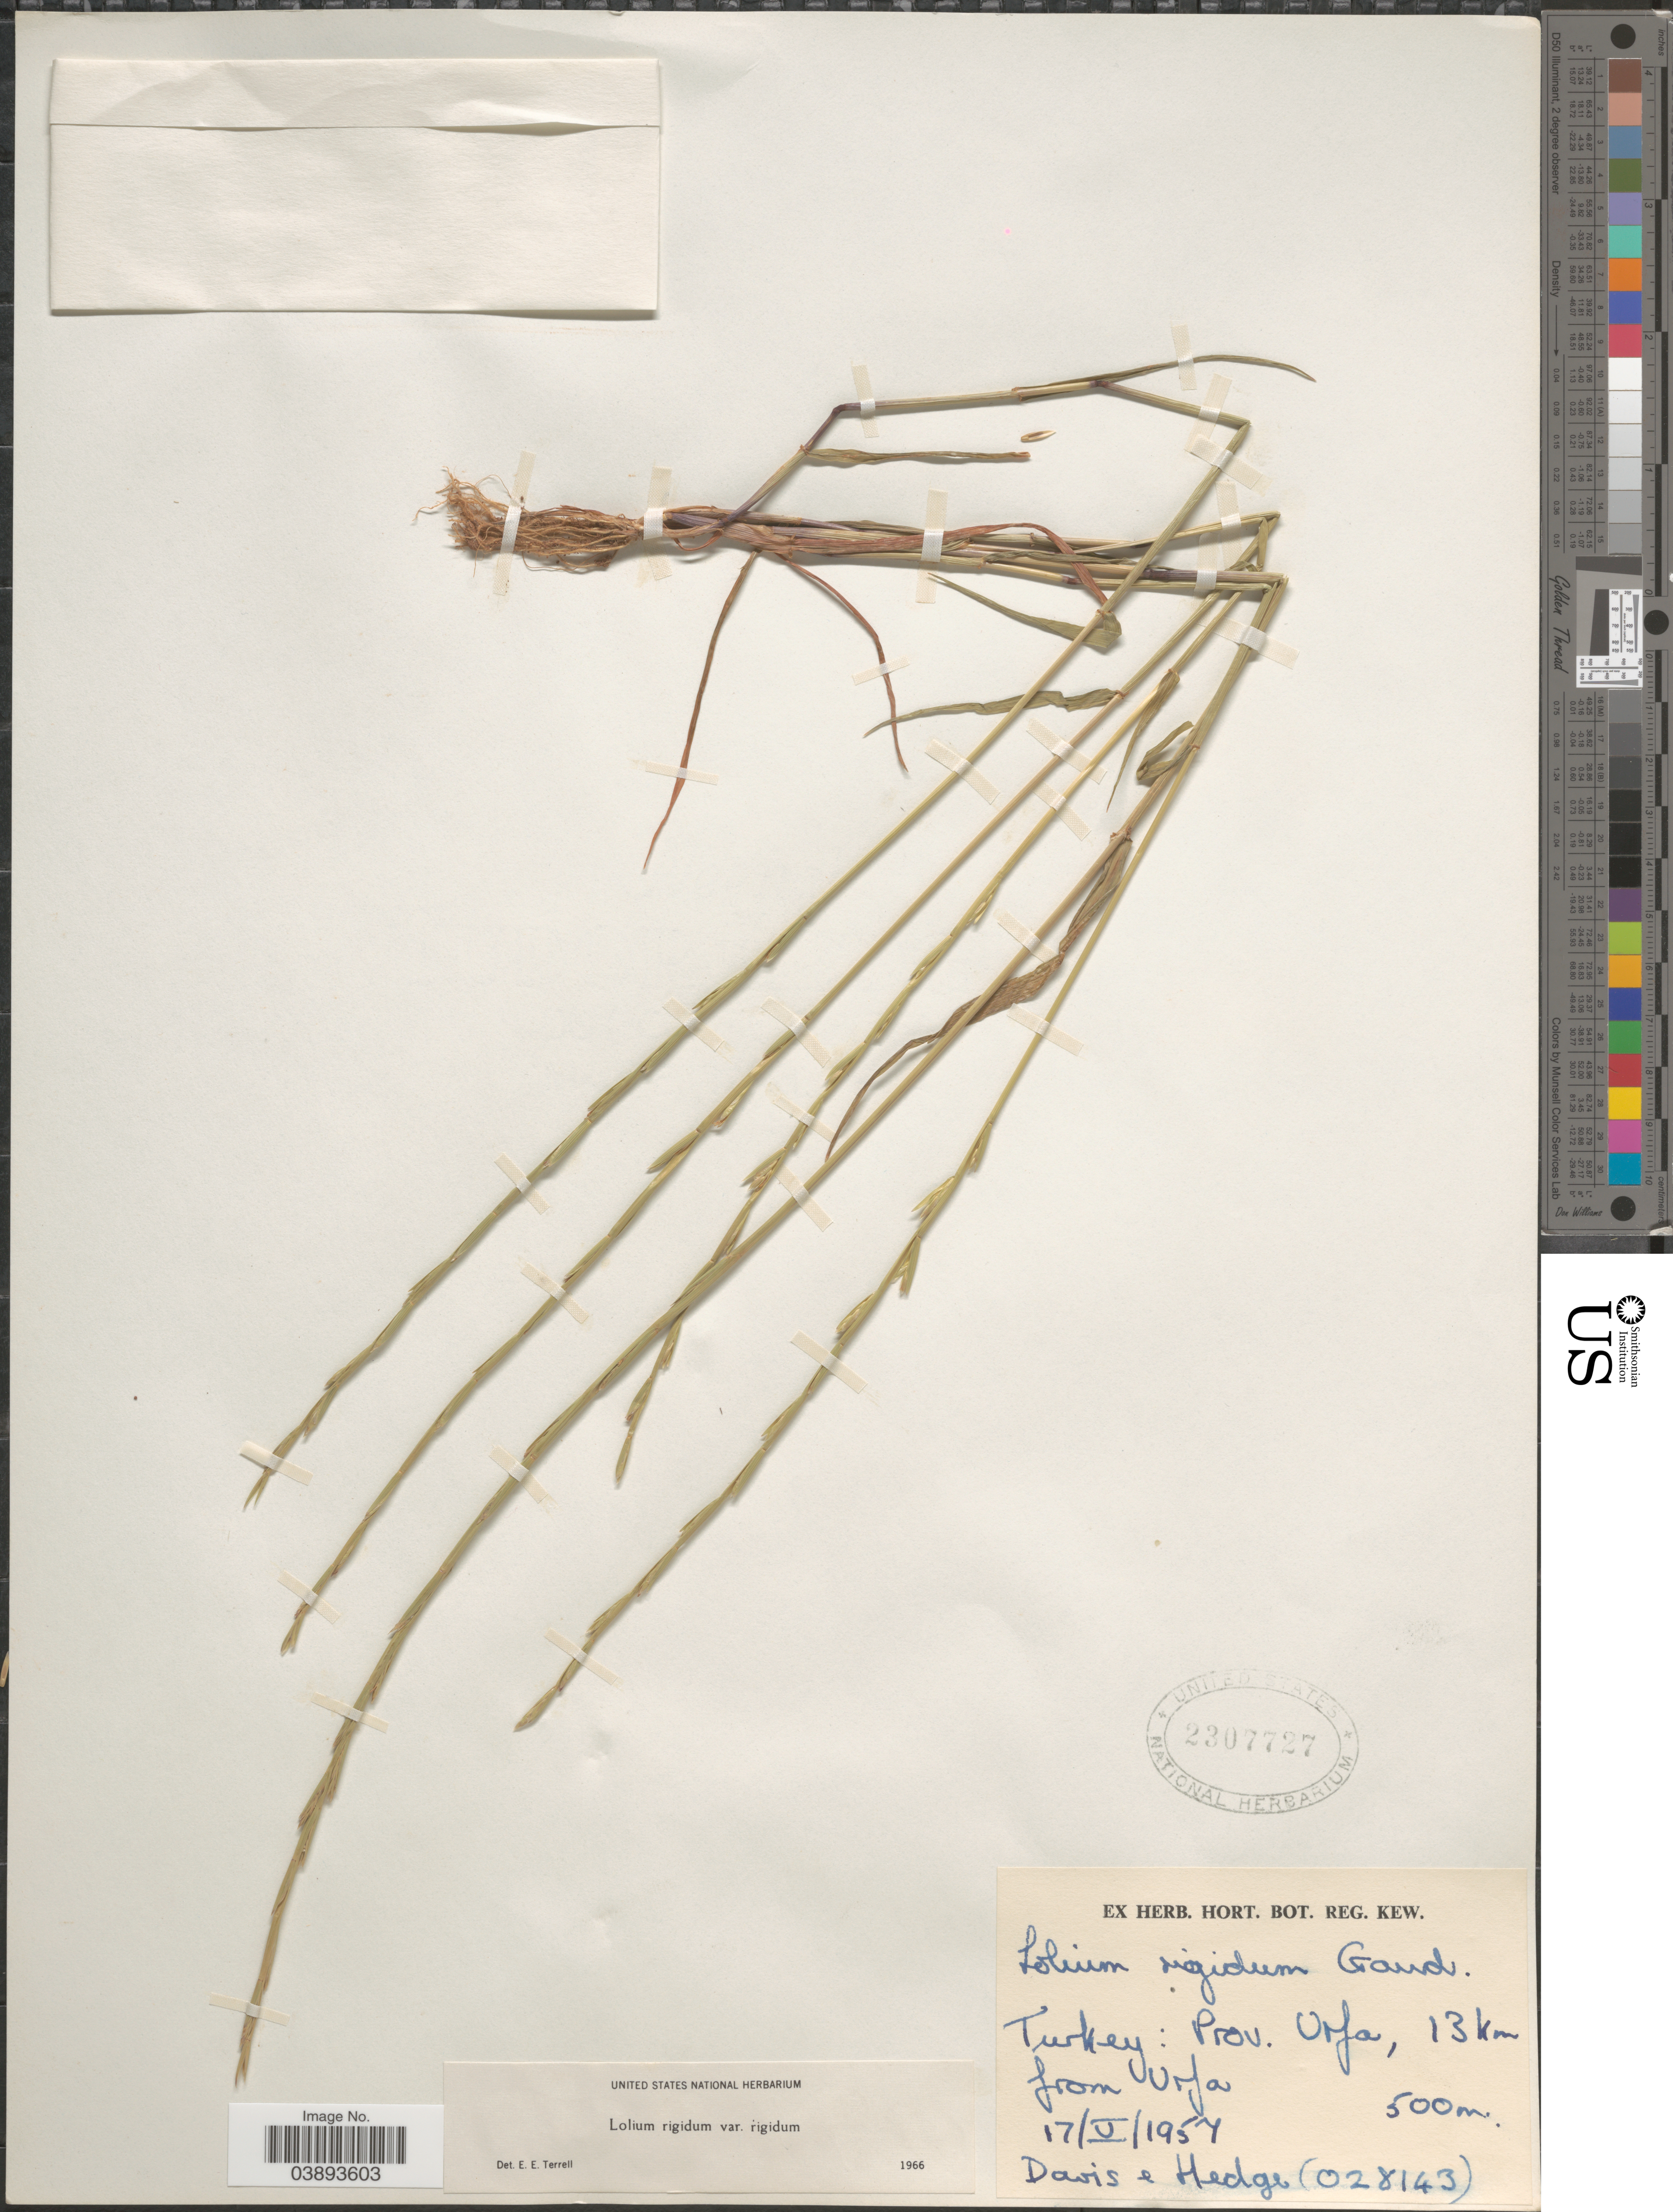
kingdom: Plantae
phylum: Tracheophyta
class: Liliopsida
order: Poales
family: Poaceae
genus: Lolium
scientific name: Lolium rigidum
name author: Gaudin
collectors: -. Davis & -. Hedge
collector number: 028143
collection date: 1957-05-17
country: Turkey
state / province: Sanliurfa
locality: Prov. Urfa, 13 km from Urfa.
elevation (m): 500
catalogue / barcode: US 2307727